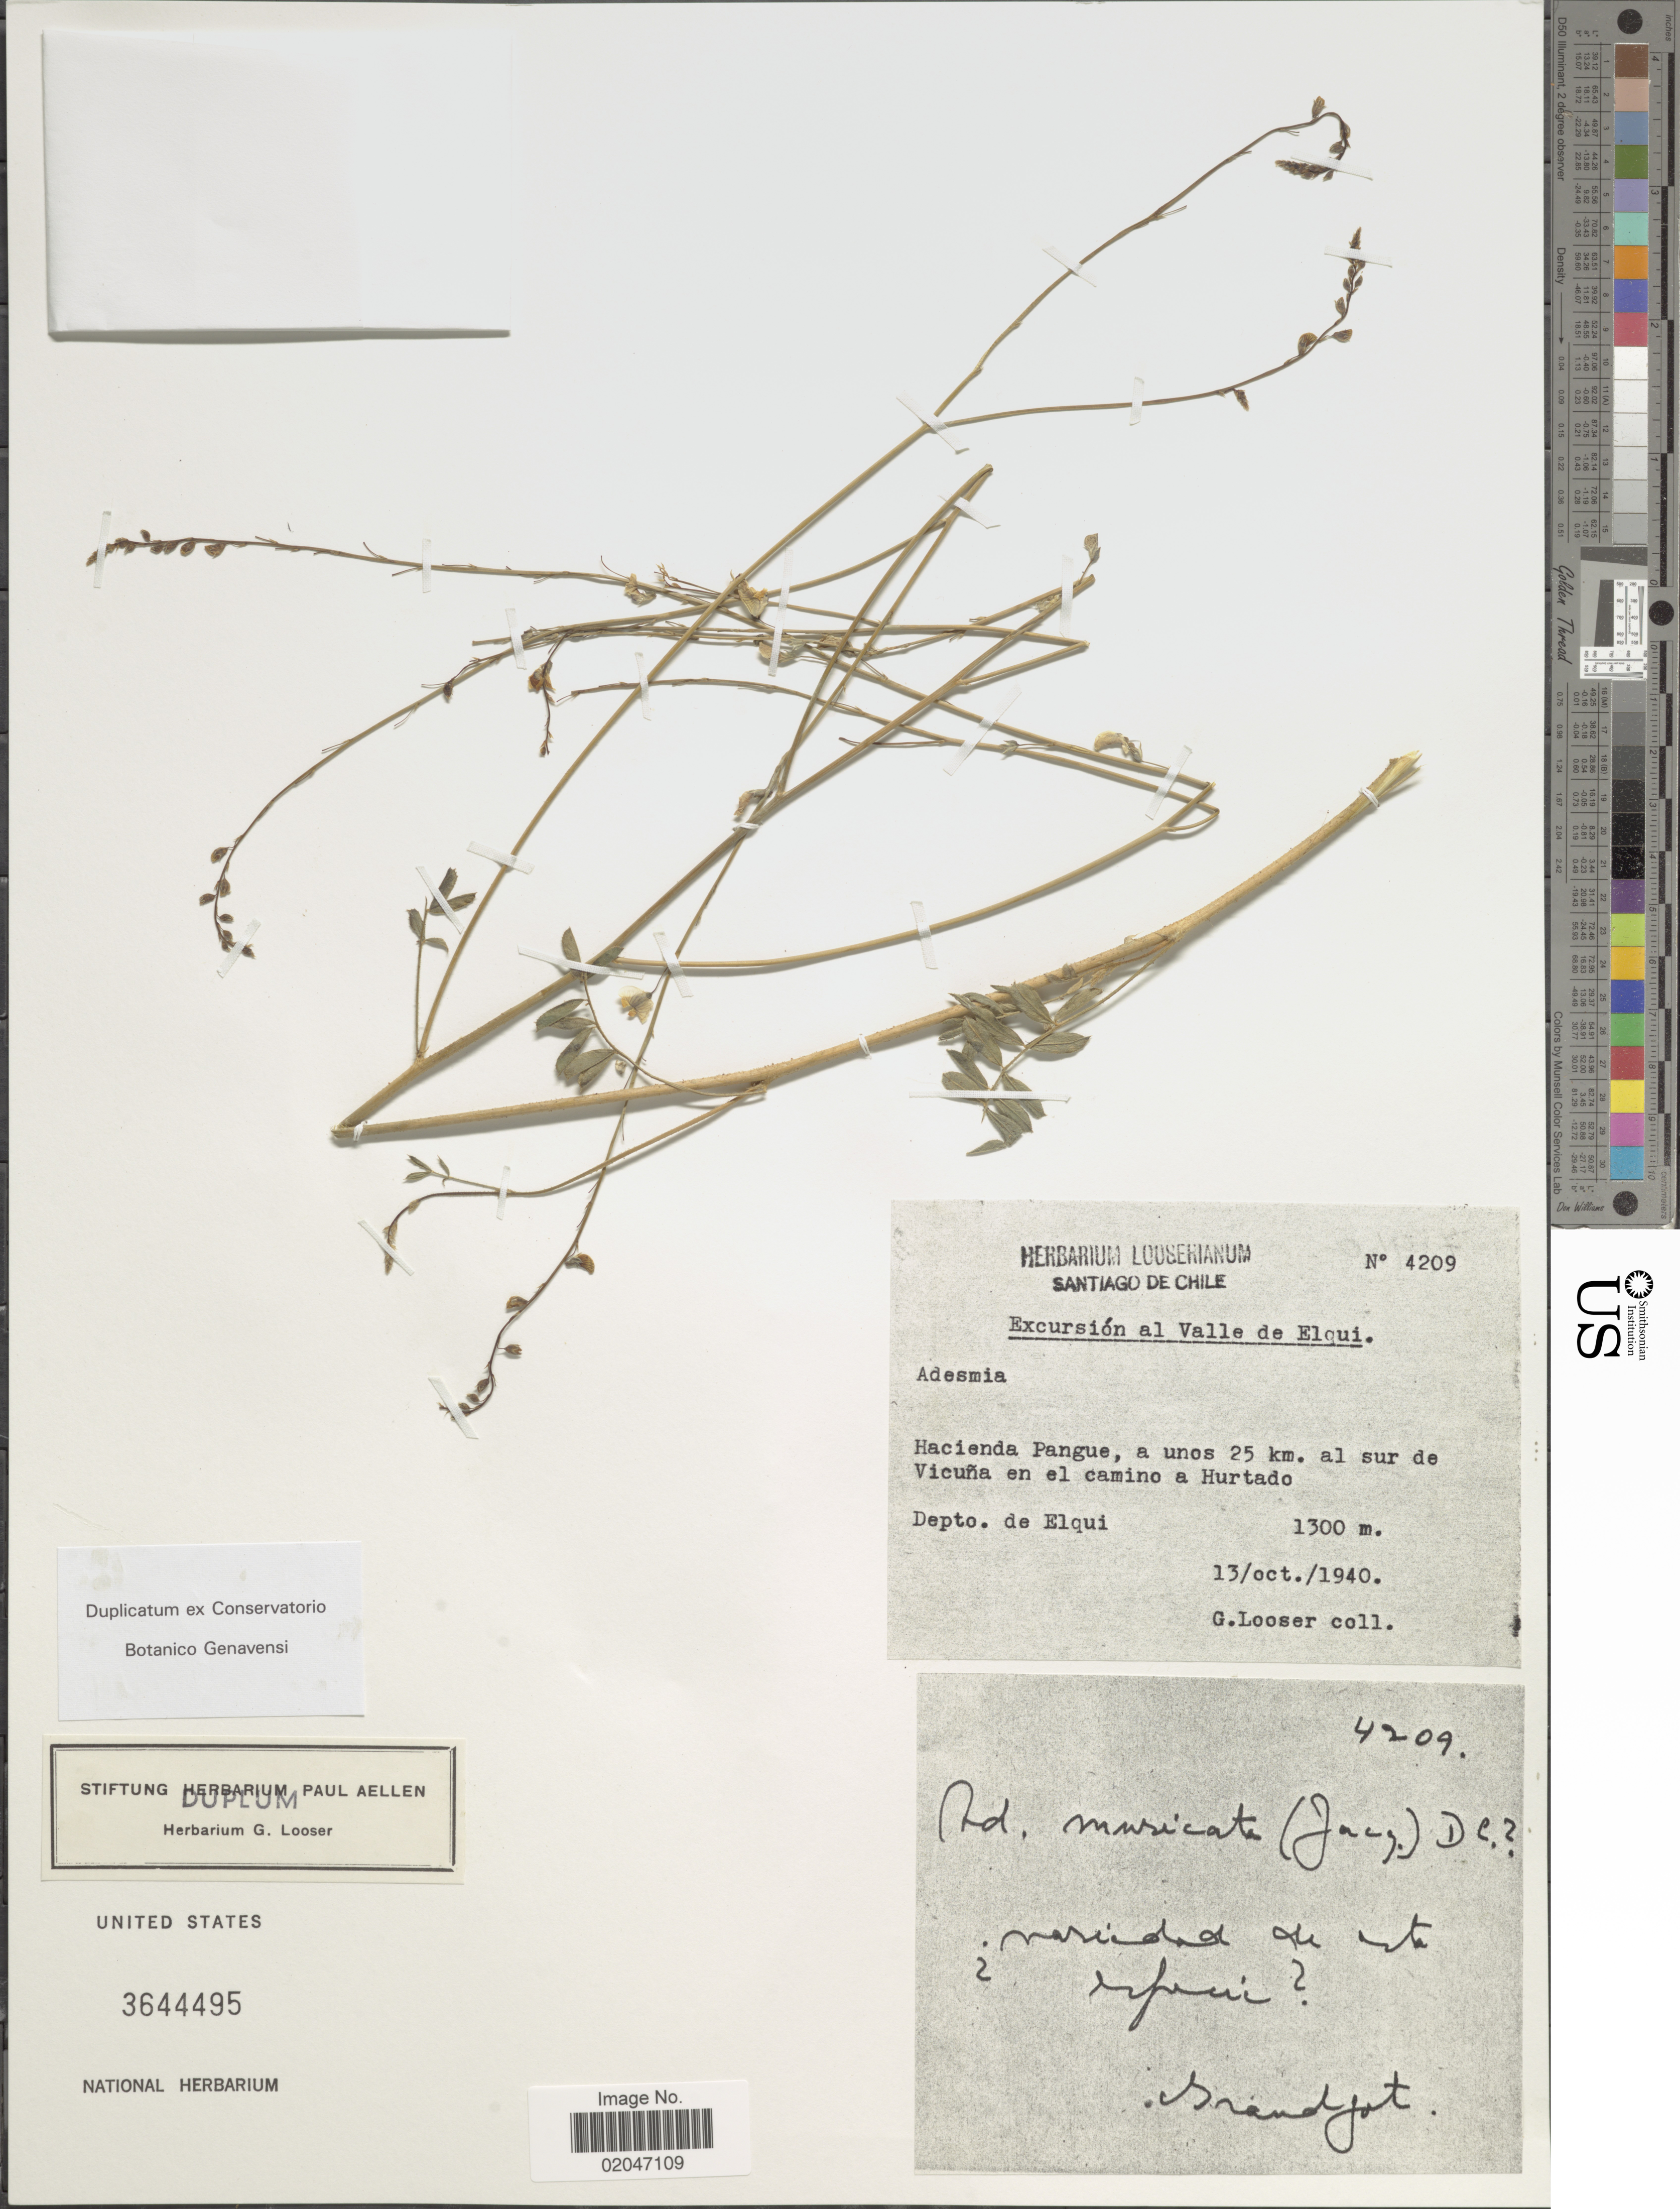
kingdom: Plantae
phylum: Tracheophyta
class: Magnoliopsida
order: Fabales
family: Fabaceae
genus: Adesmia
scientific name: Adesmia muricata var. muricata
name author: (Jacq.) DC.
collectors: G. Looser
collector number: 4209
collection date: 1940-10-13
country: Chile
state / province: Coquimbo (IV)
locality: Al valle de Elqui, Hacienda Pangue, a unos 25 km. al sur de Vicuna en el camino a Hurtado, Depto. de Elqui.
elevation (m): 1300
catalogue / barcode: US 3644495